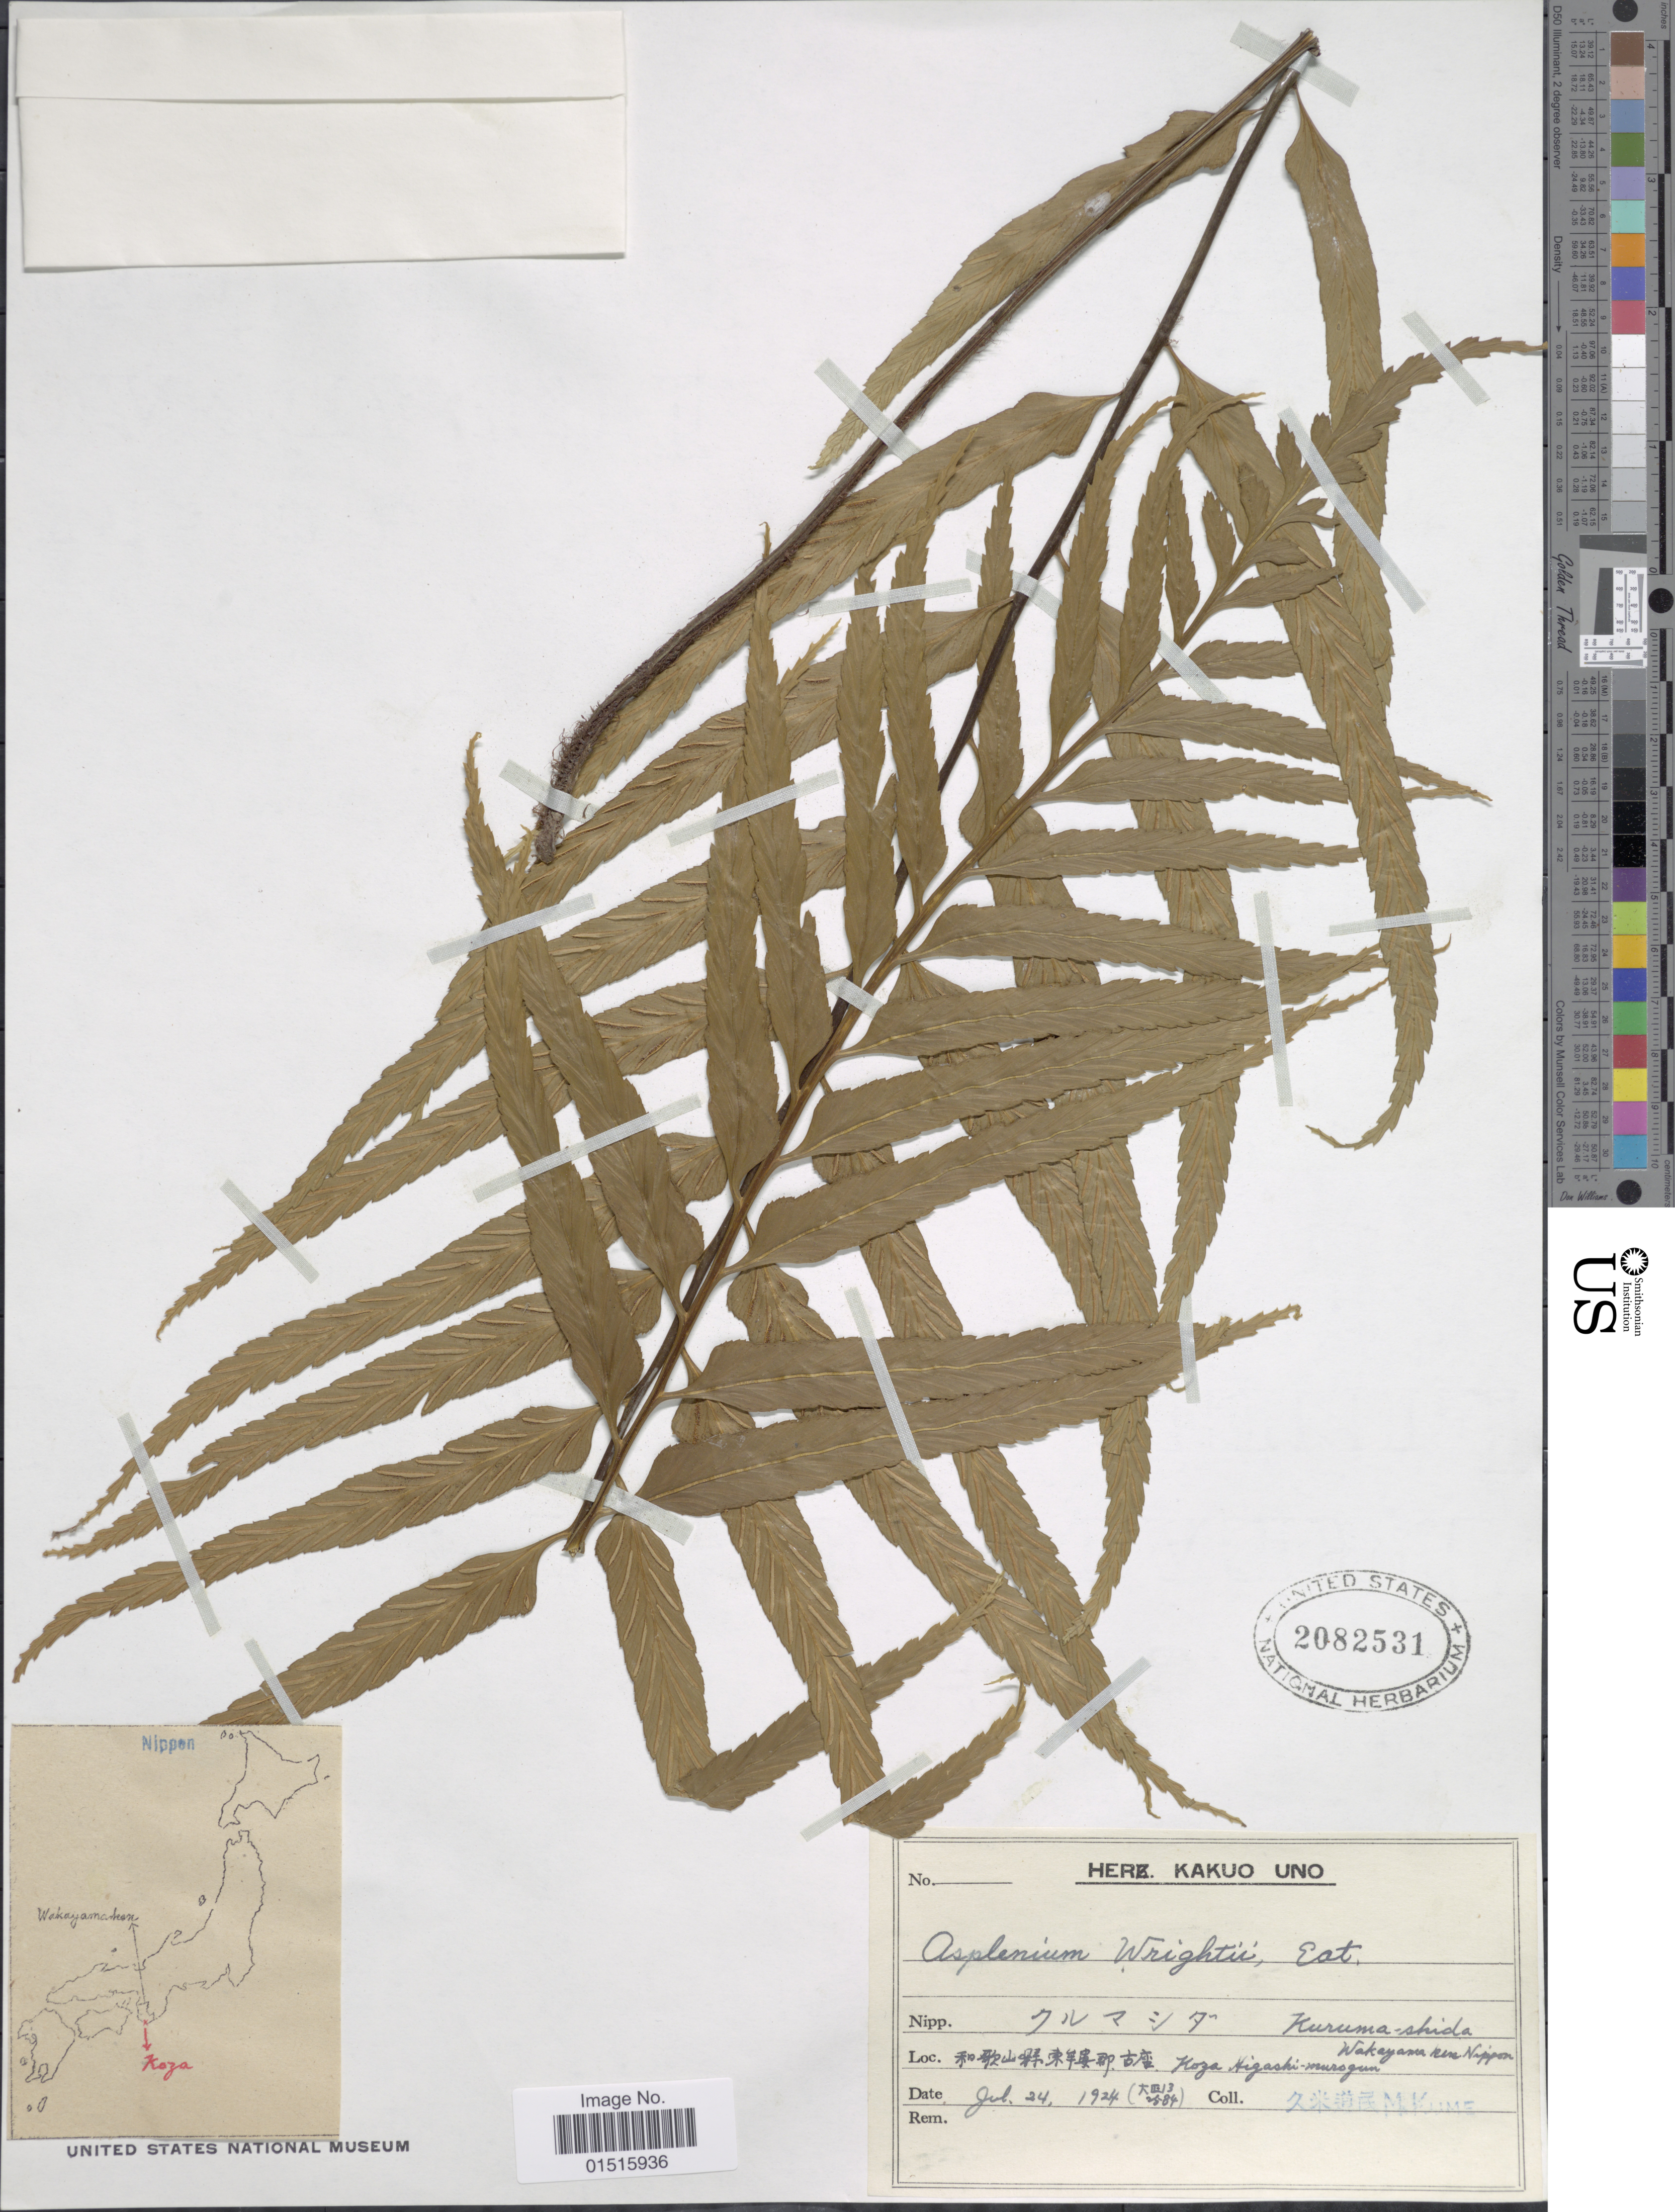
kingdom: Plantae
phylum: Tracheophyta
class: Polypodiopsida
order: Polypodiales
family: Aspleniaceae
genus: Asplenium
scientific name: Asplenium wrightii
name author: D.C. Eaton ex Hook.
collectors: M. Kume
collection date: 1924-07-24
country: Japan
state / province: Wakayama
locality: Koza, Higashi-murogun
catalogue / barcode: US 2082531